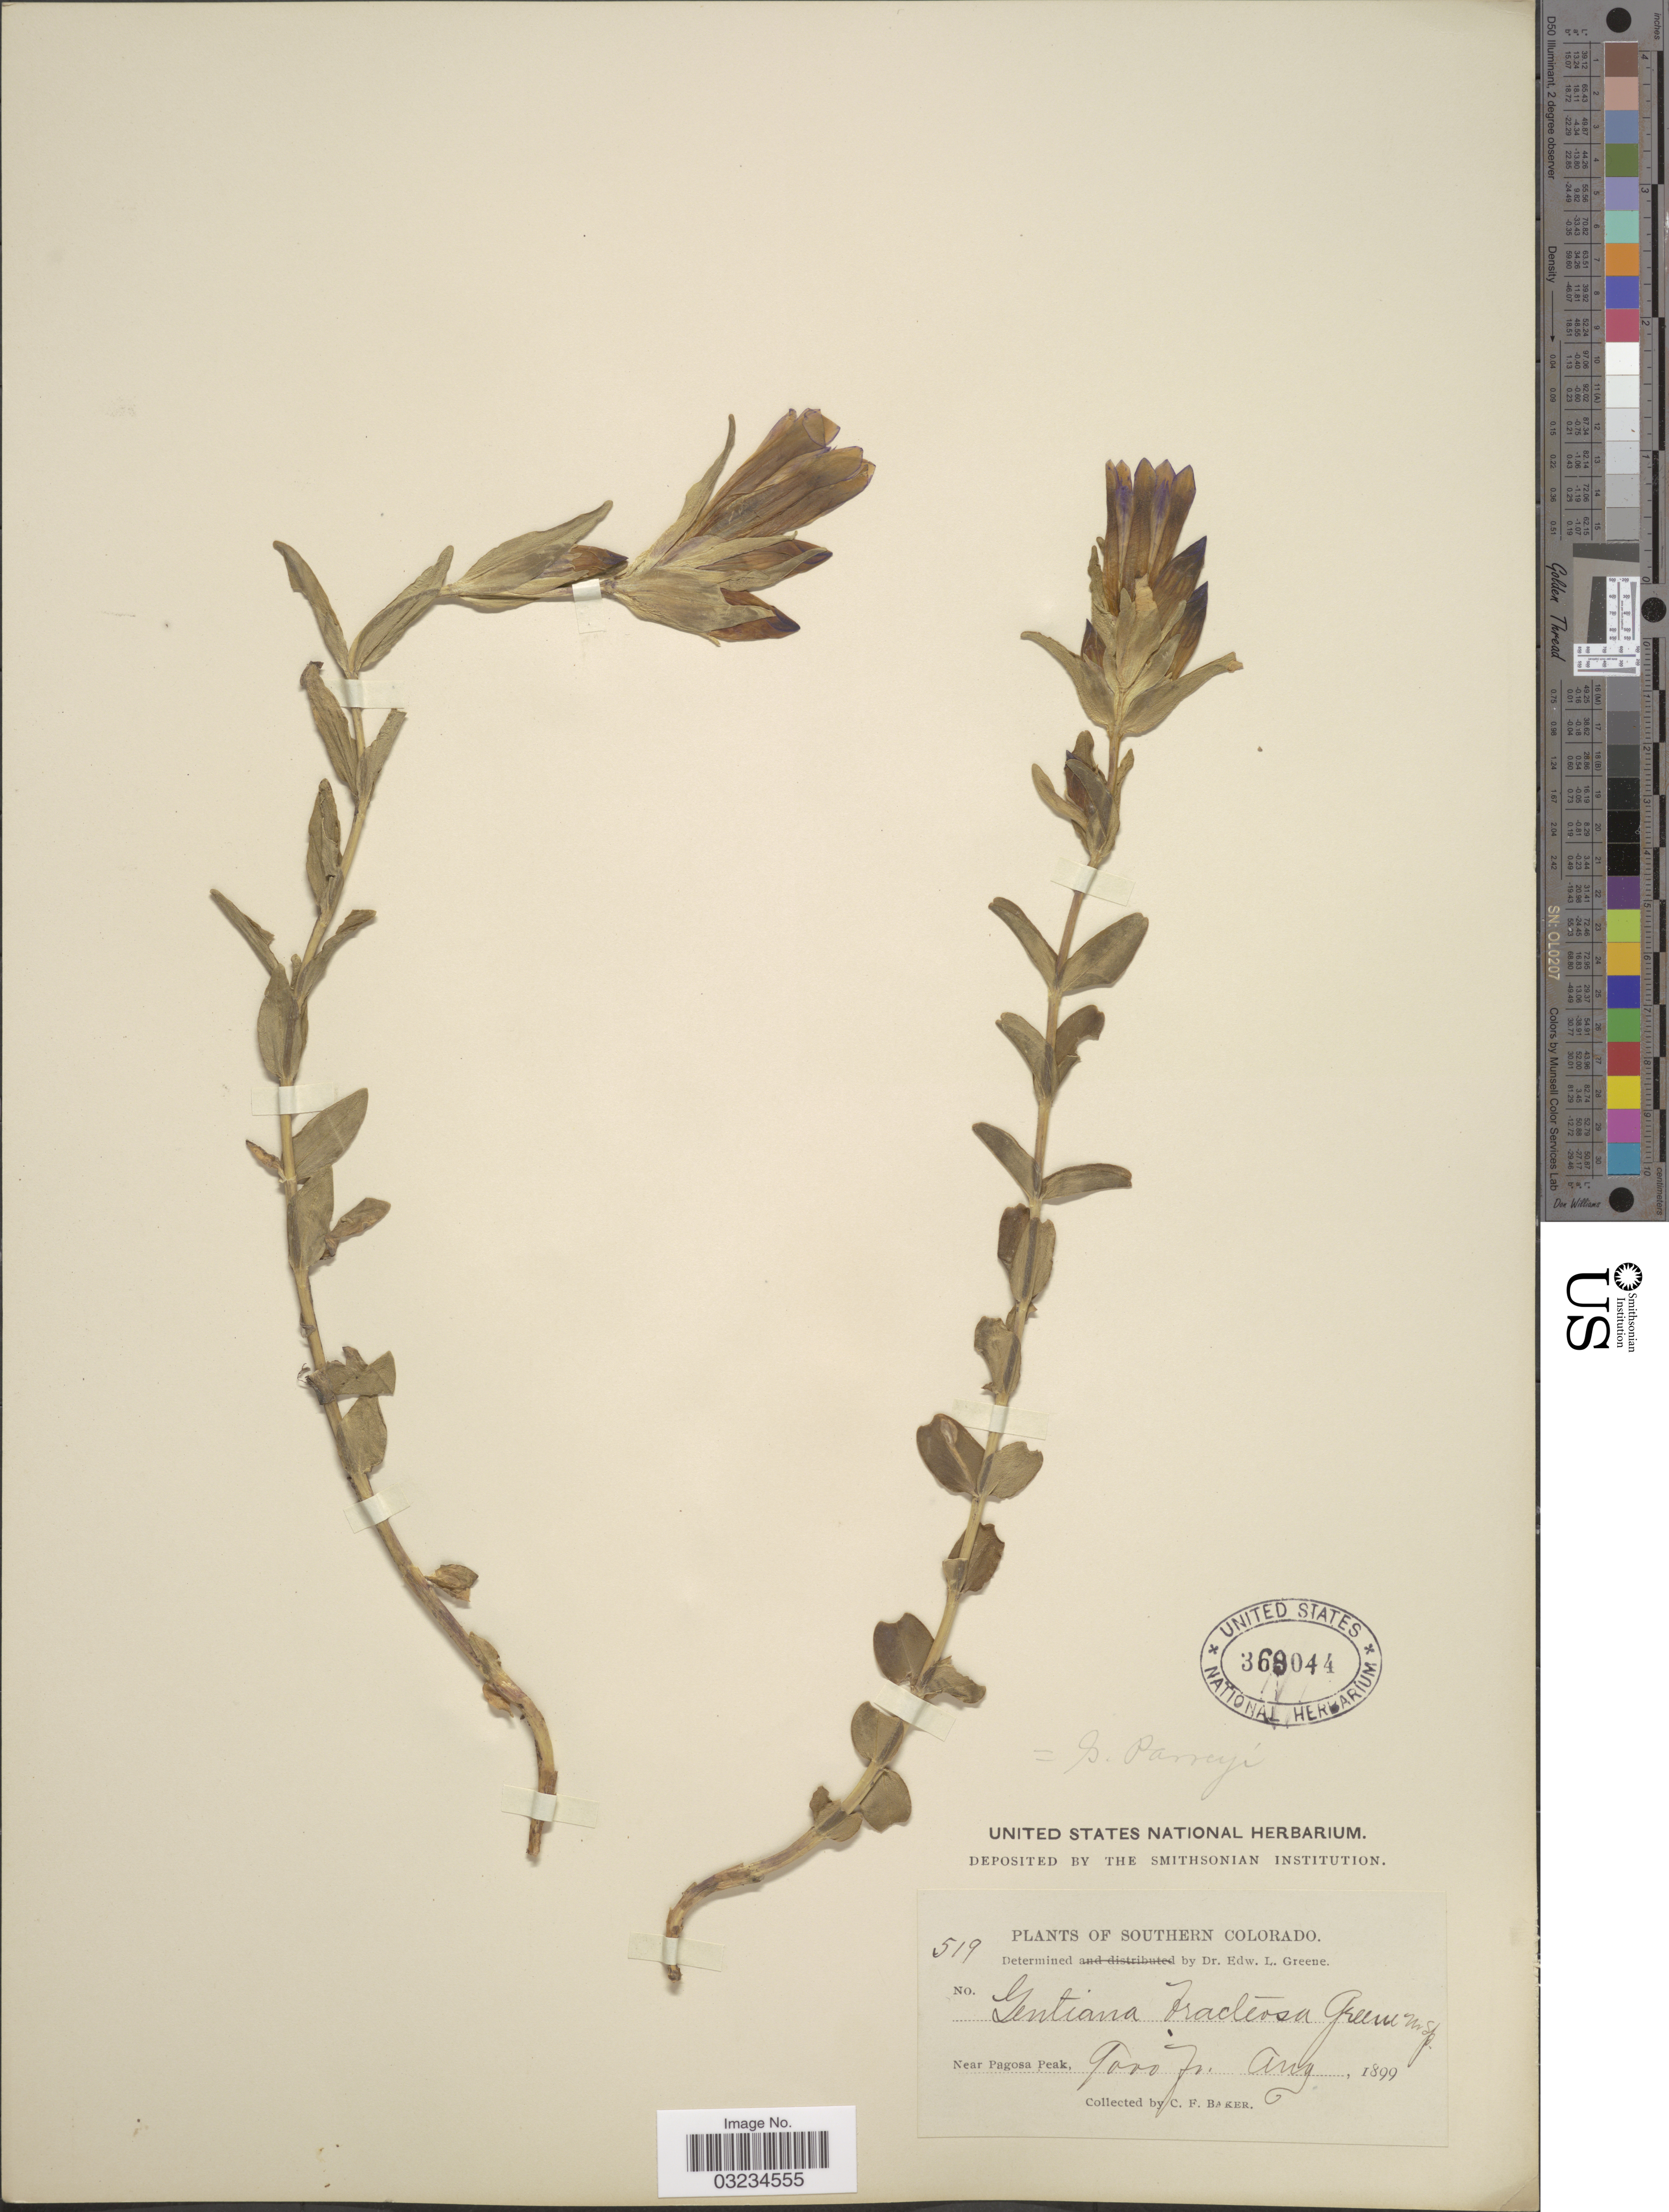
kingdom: Plantae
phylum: Tracheophyta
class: Magnoliopsida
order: Gentianales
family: Gentianaceae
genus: Gentiana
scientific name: Gentiana parryi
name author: Engelm.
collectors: C. F. Baker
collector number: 519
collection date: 1899-08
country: United States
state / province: Colorado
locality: Southern Colorado. Near Pagosa Peak.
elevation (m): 2743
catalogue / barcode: US 369044